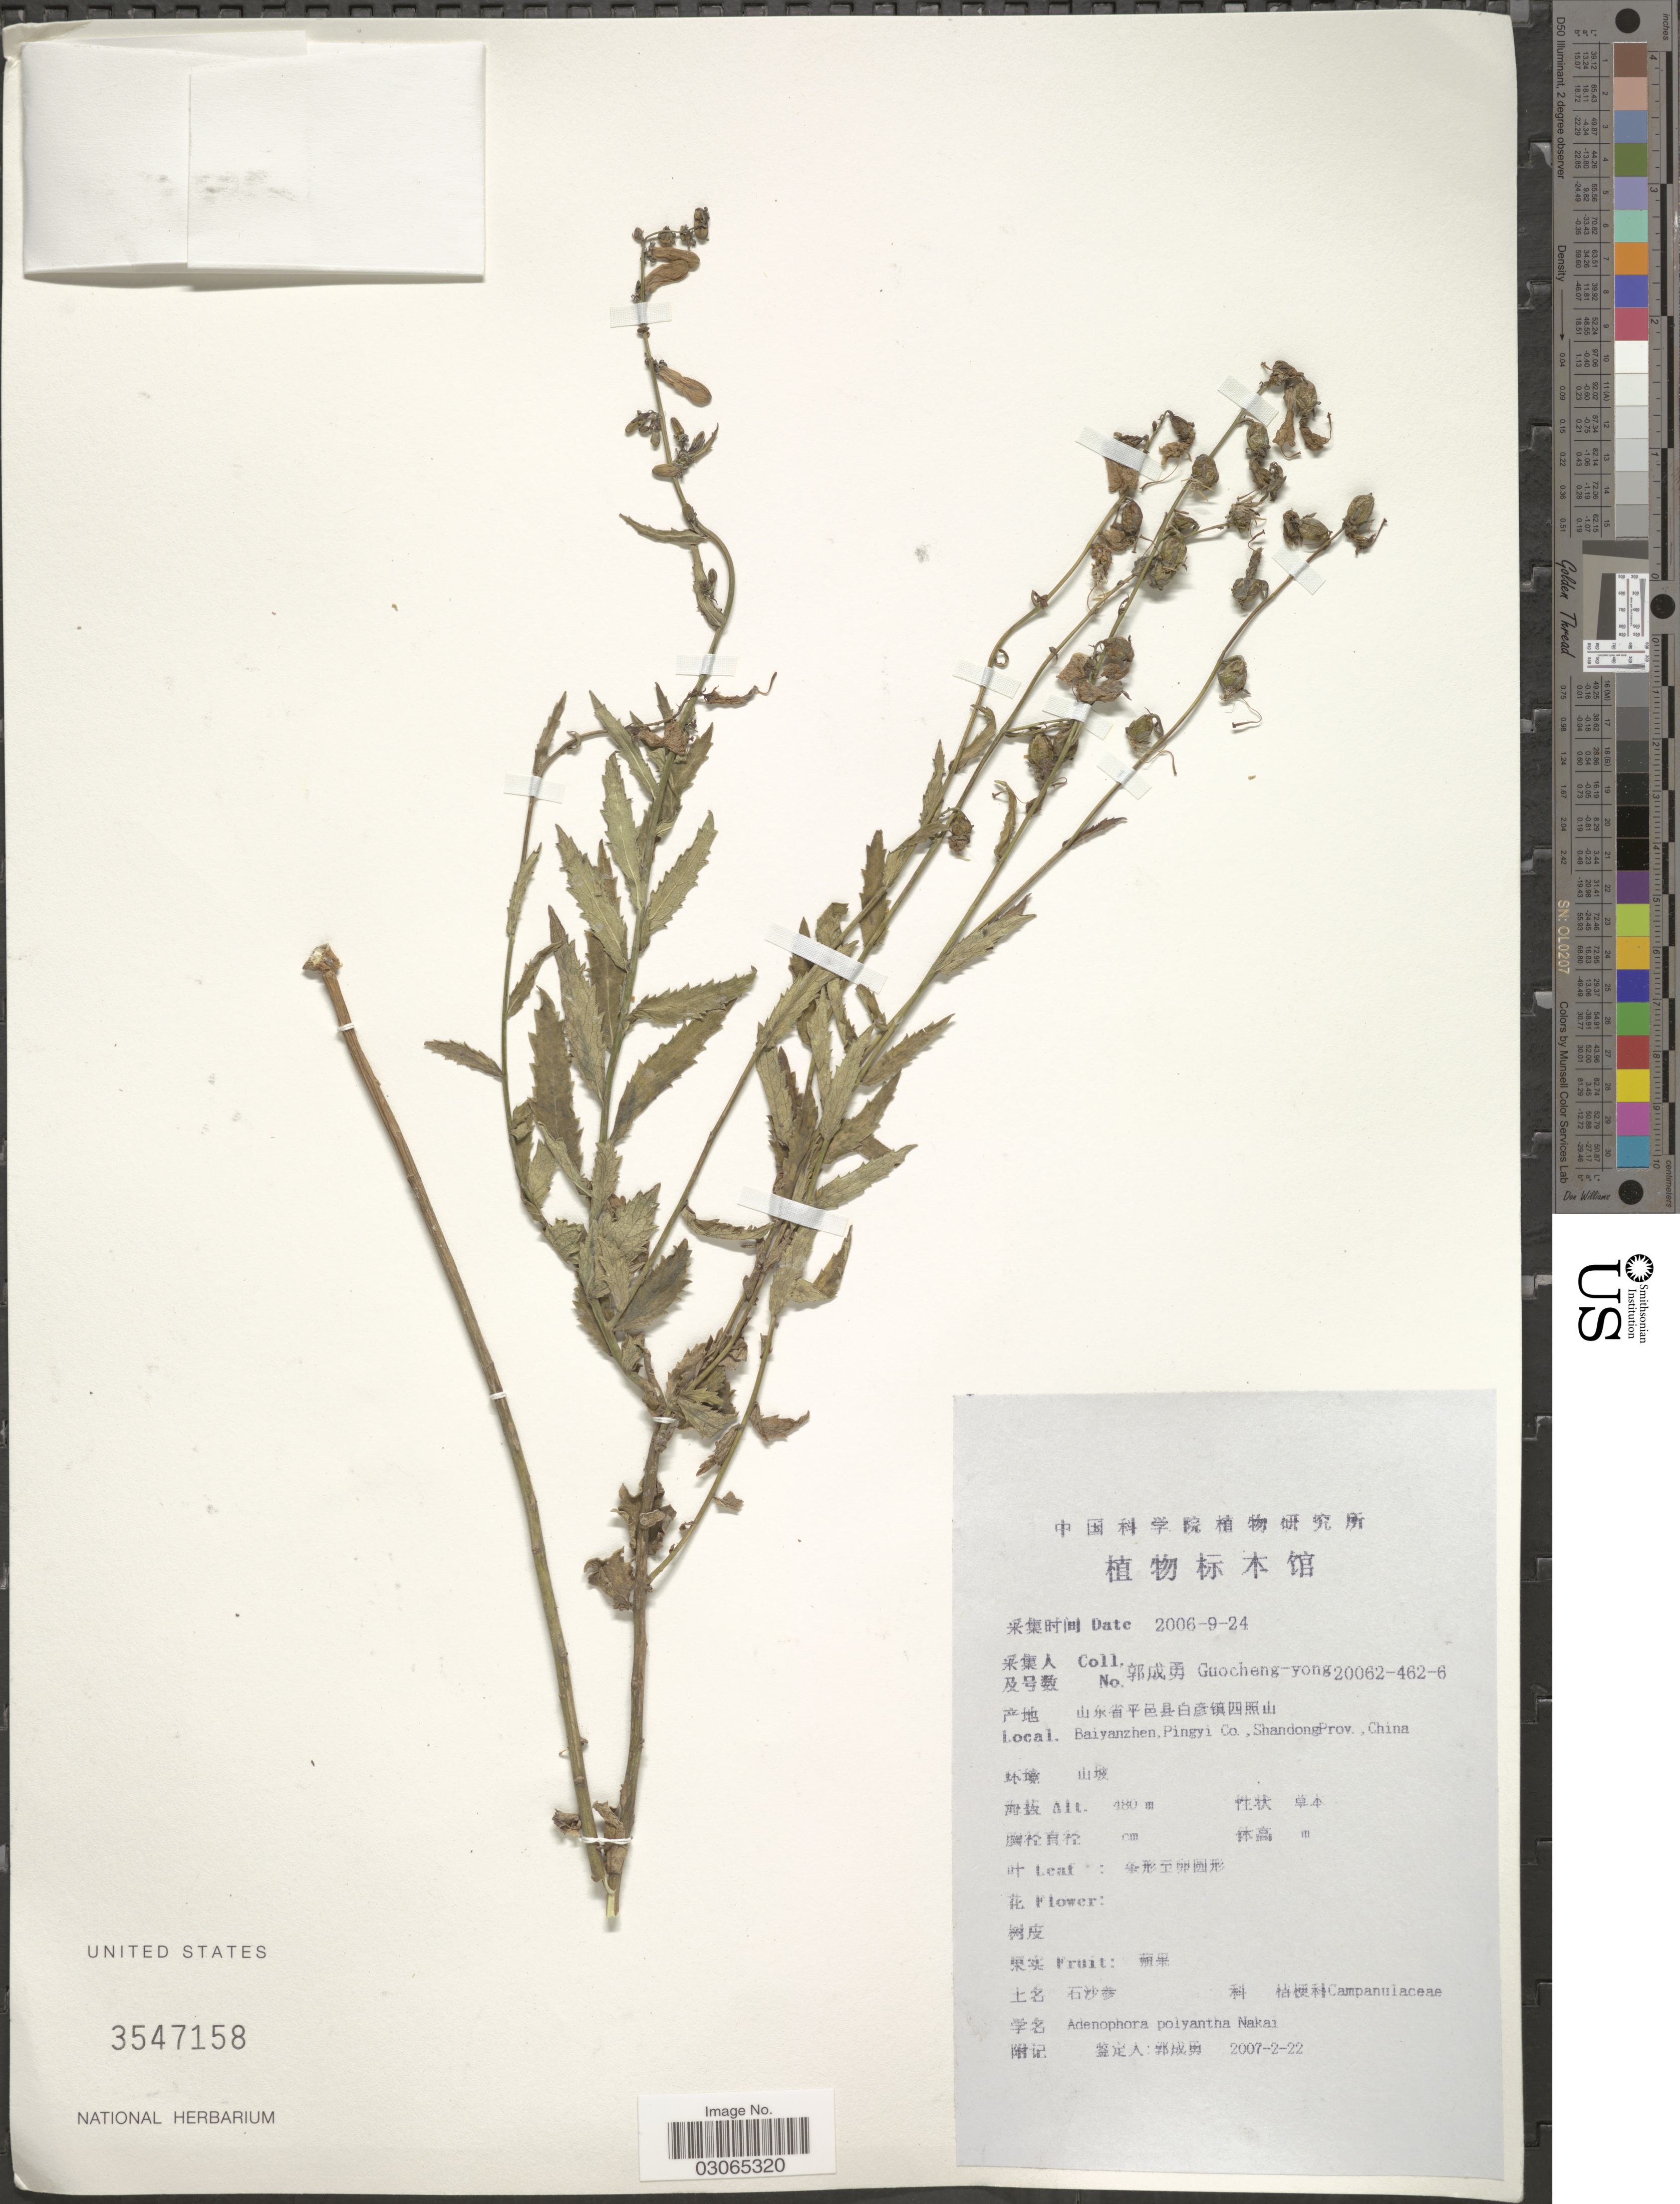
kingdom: Plantae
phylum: Tracheophyta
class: Magnoliopsida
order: Asterales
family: Campanulaceae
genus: Adenophora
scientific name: Adenophora polyantha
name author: Nakai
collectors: Guo cheng-yong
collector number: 20062-462-6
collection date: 2006-09-24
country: China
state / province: Shandong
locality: Baiyanzhen, Pingyi Co.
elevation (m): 480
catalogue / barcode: US 3547158